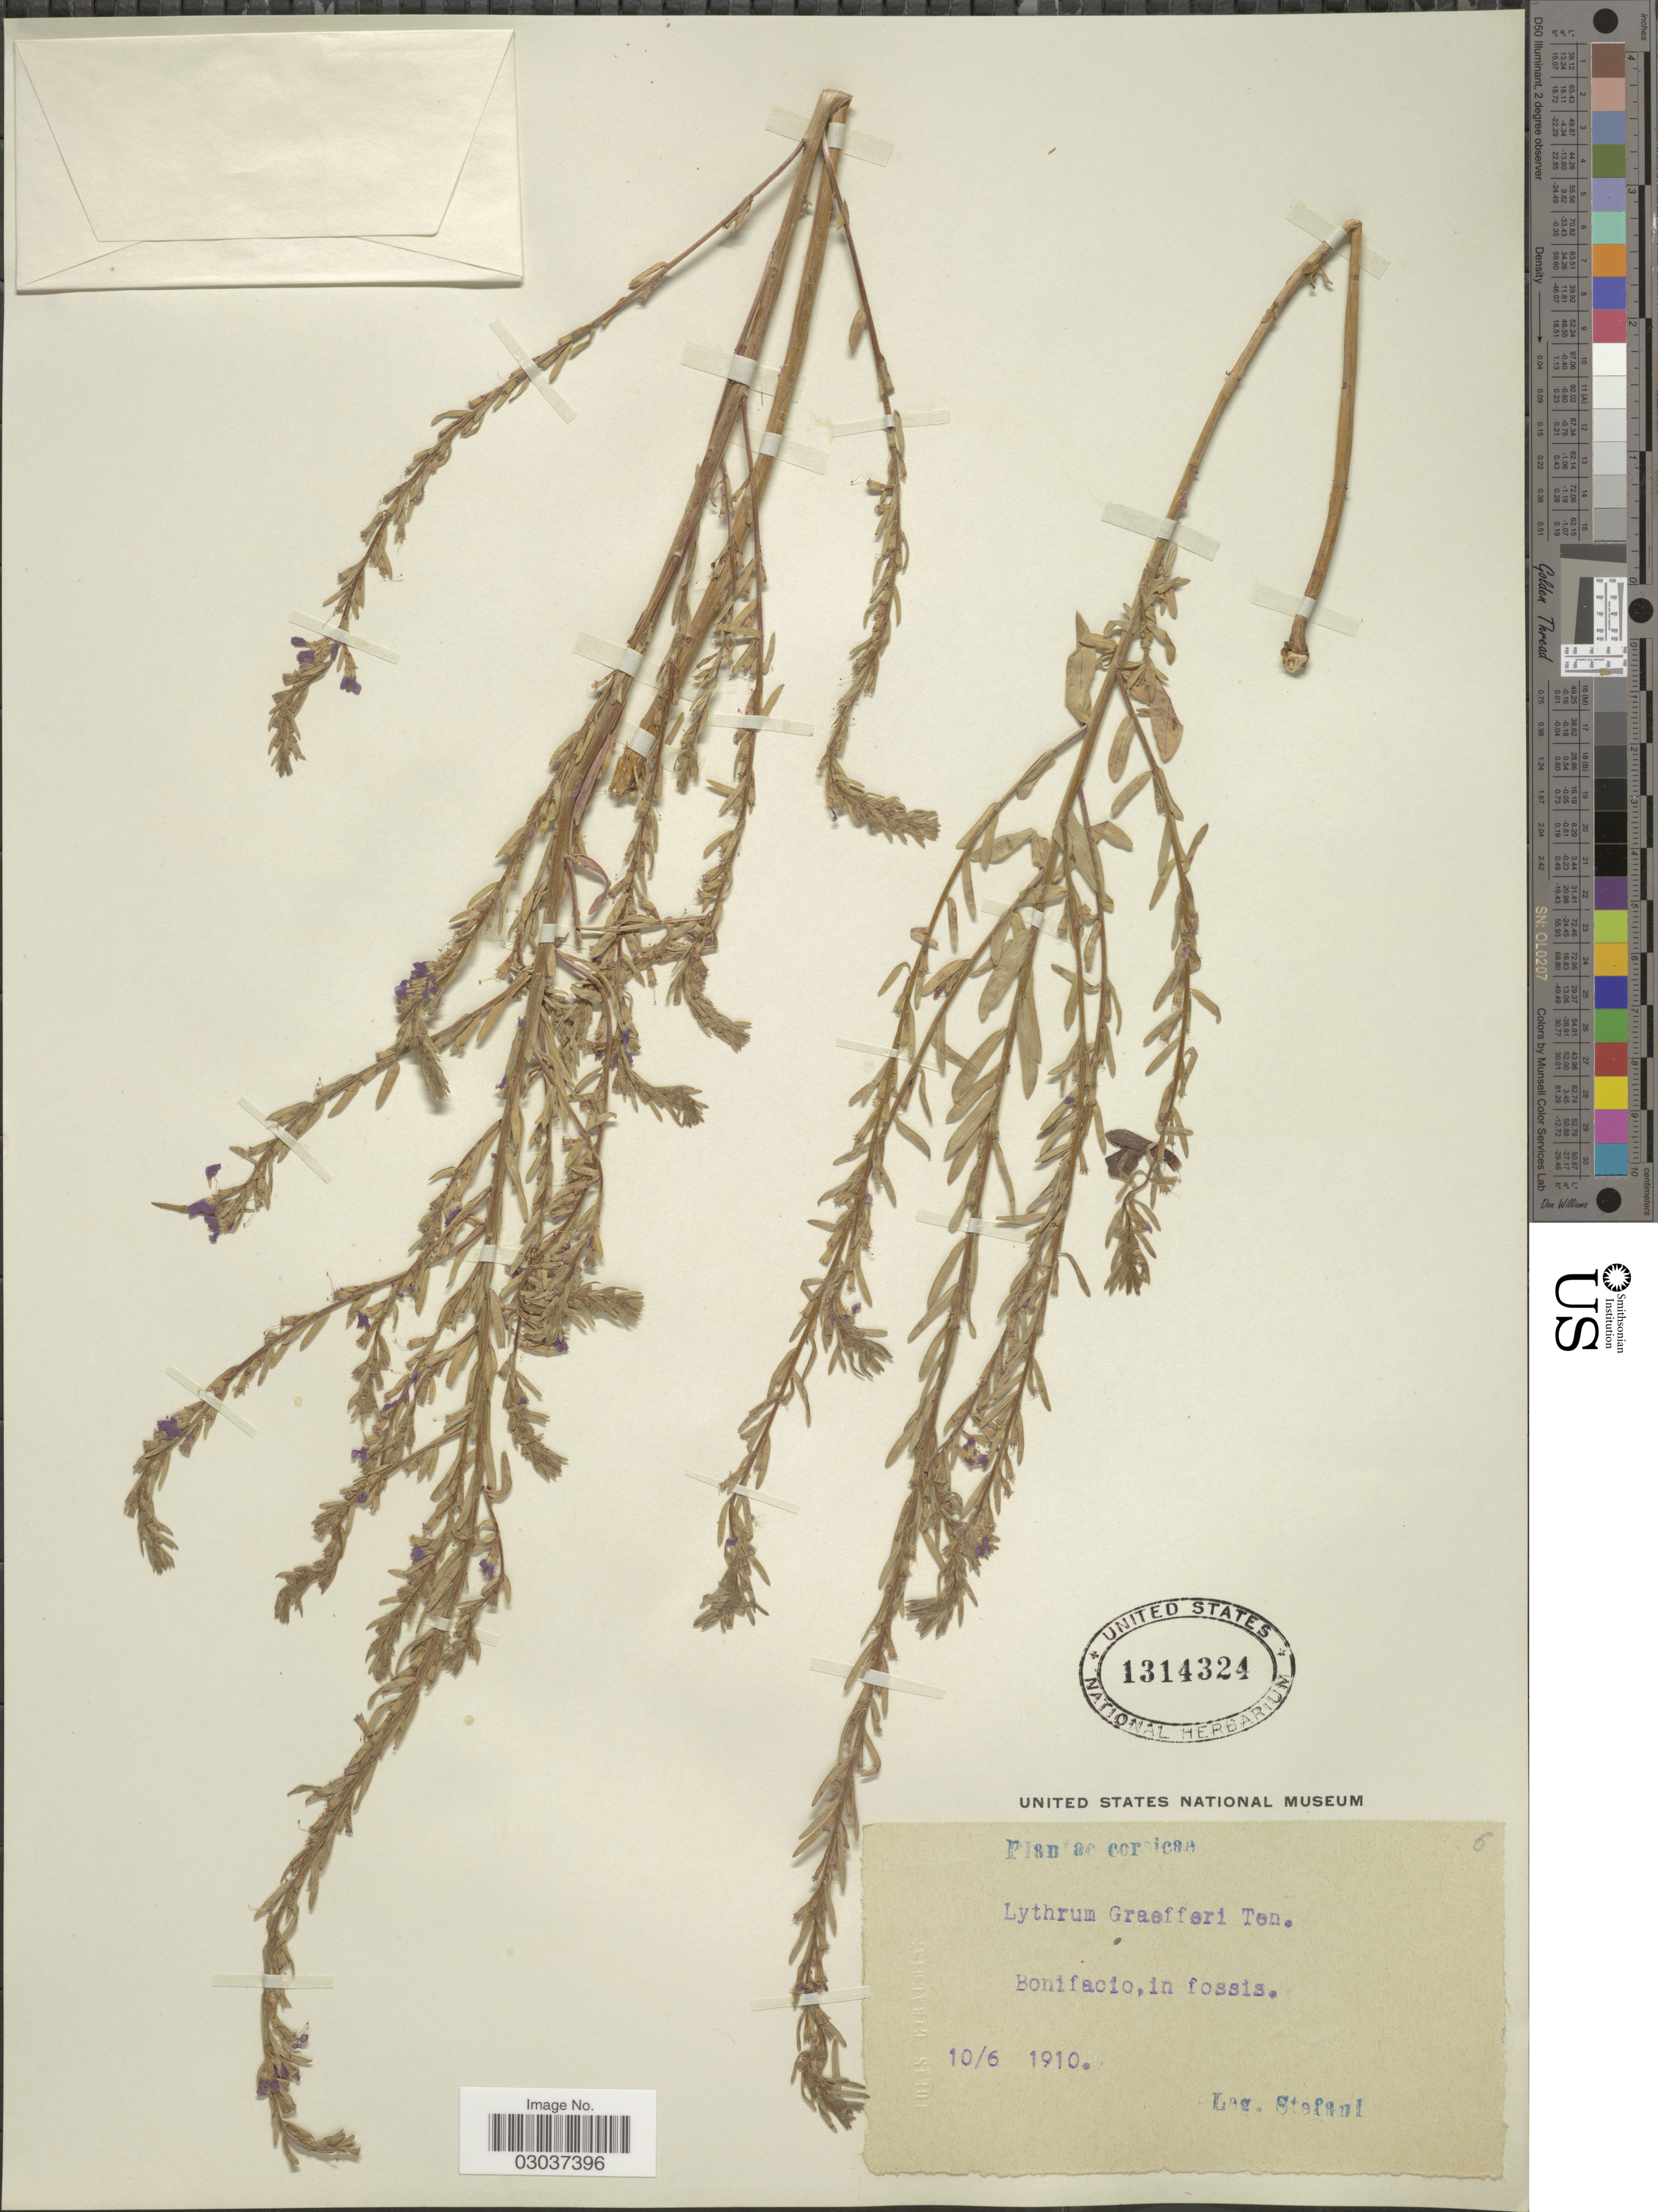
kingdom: Plantae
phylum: Tracheophyta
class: Magnoliopsida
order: Myrtales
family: Lythraceae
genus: Lythrum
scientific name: Lythrum graefferi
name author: Ten.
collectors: Stefani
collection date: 1910-06-10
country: France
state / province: Corsica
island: Corse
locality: Bonifacio, in fossis.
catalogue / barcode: US 1314324